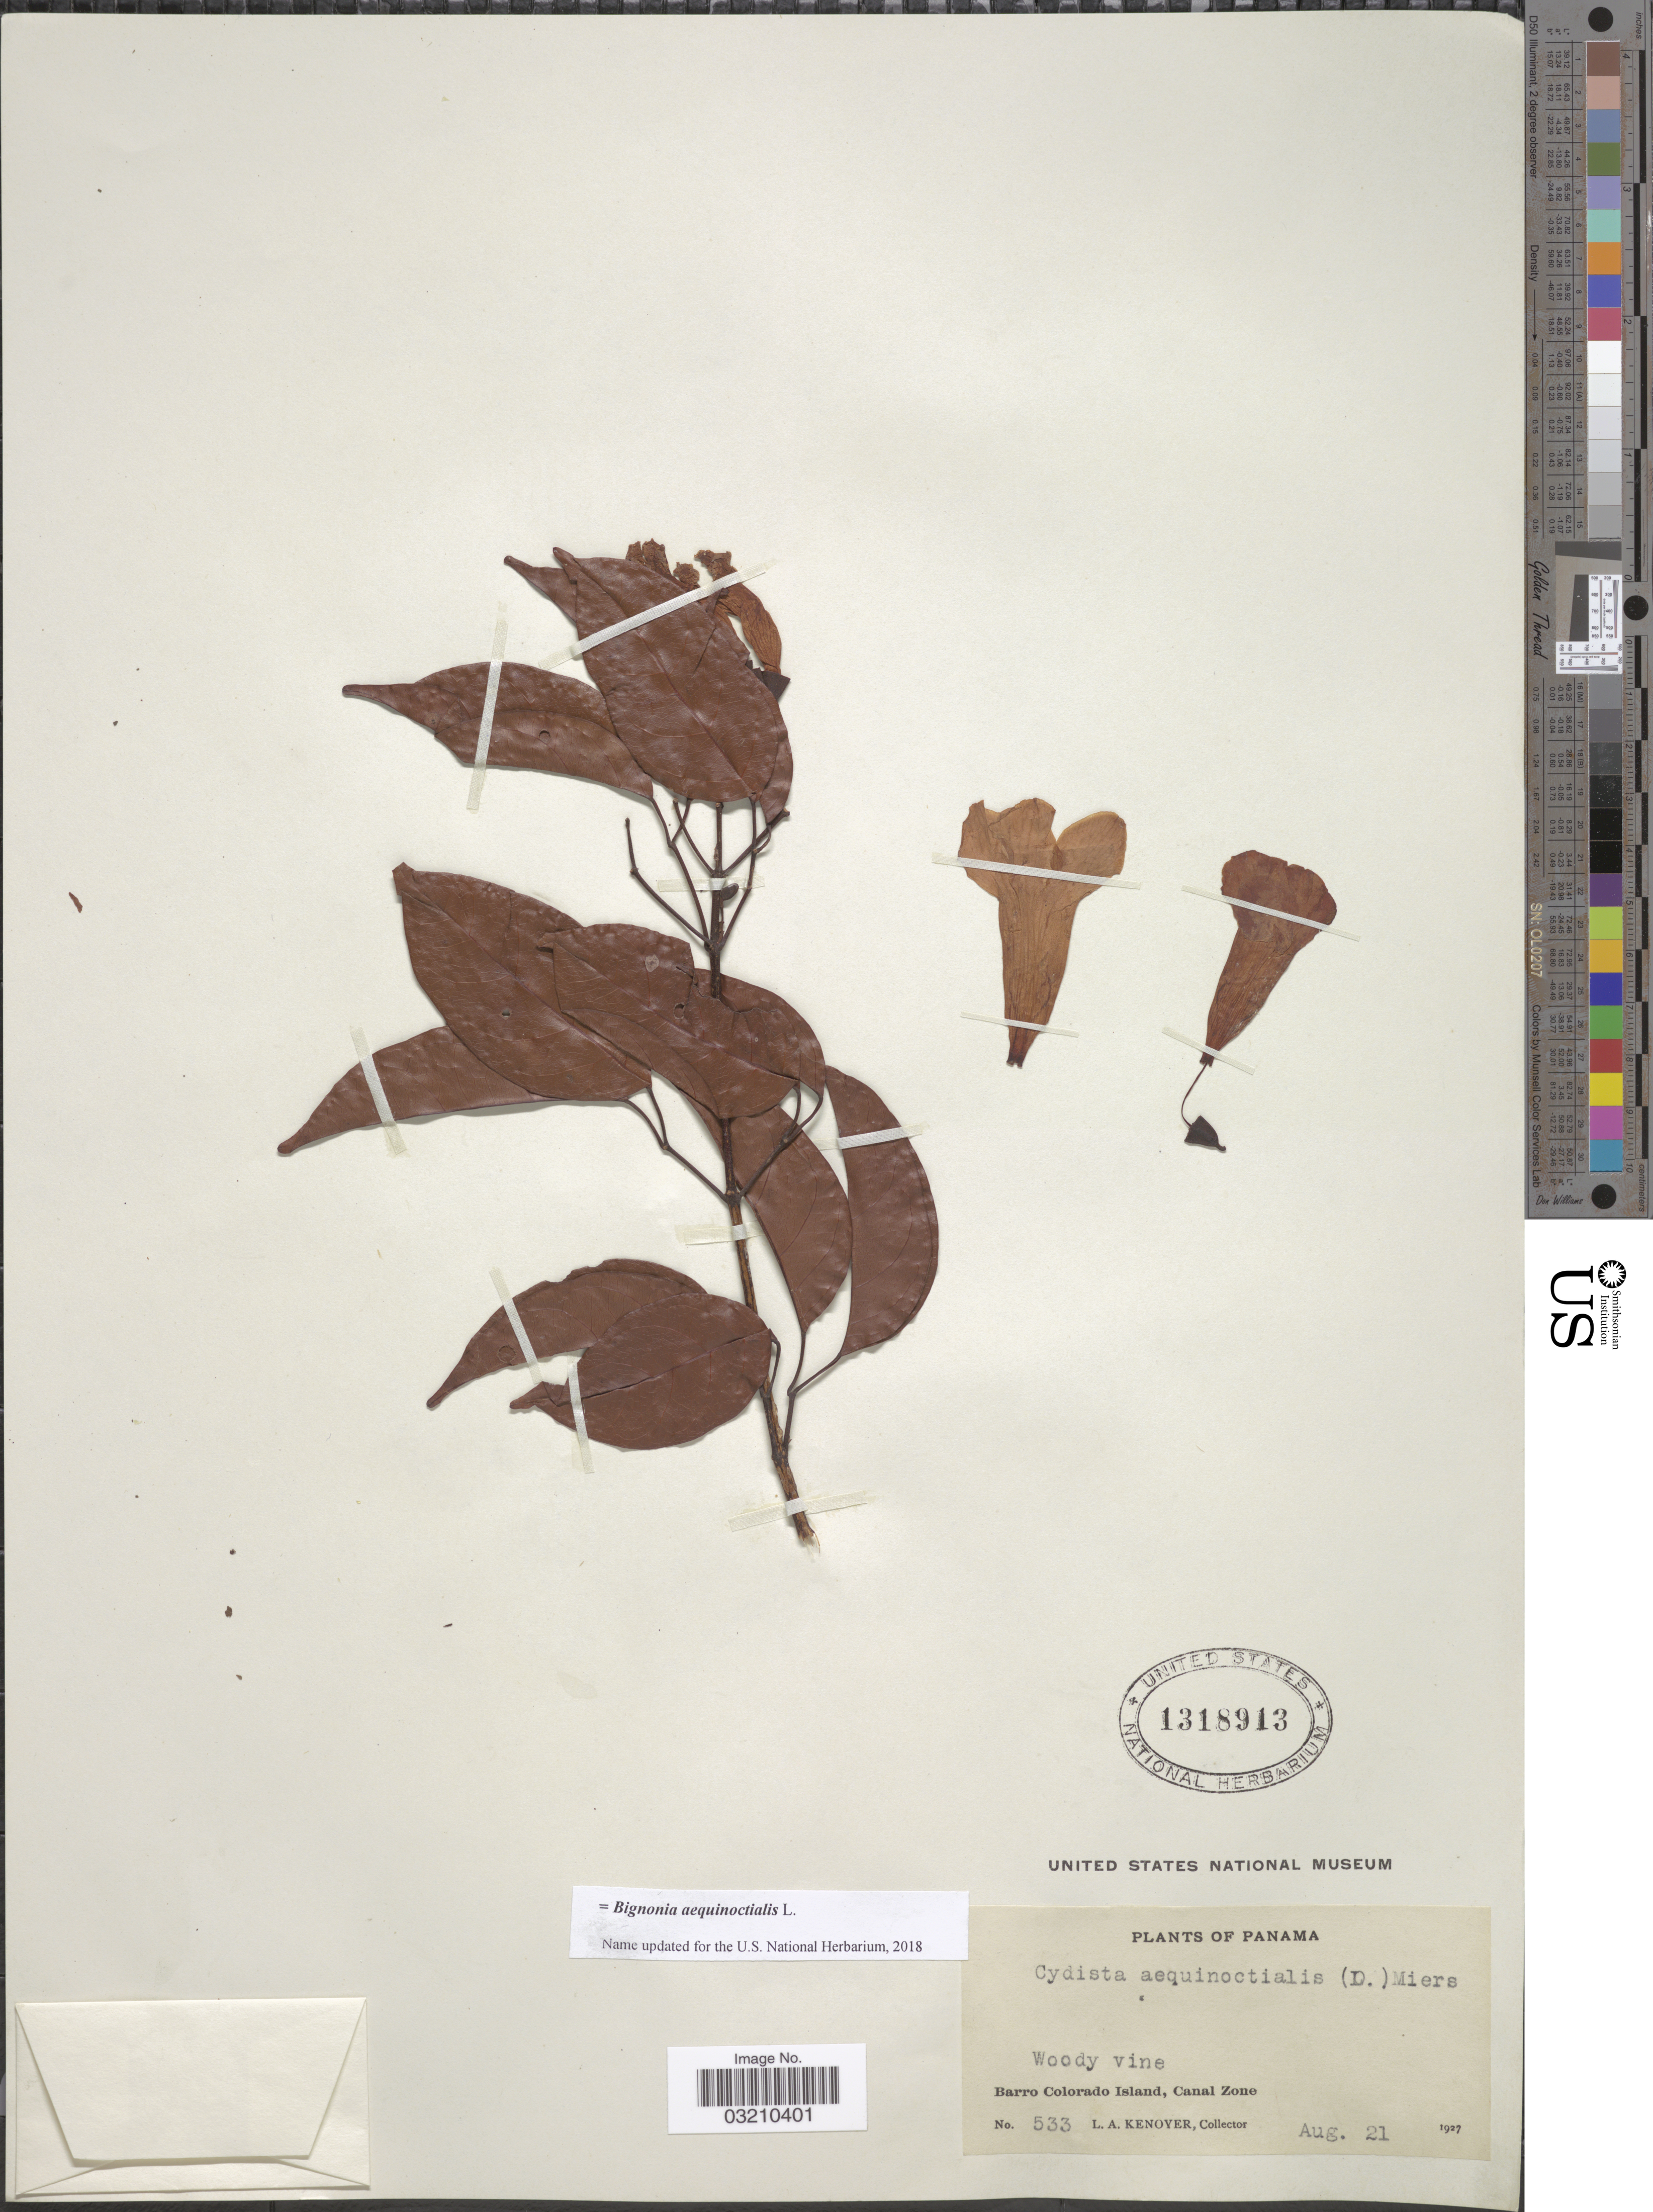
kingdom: Plantae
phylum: Tracheophyta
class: Magnoliopsida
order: Lamiales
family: Bignoniaceae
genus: Bignonia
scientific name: Bignonia aequinoctialis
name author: L.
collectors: L. A. Kenoyer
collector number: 533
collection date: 1927-08-21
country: Panama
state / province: Panamá Oeste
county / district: Canal Zone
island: Barro Colorado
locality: Barro Colorado Island, Canal Zone.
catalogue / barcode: US 1318913